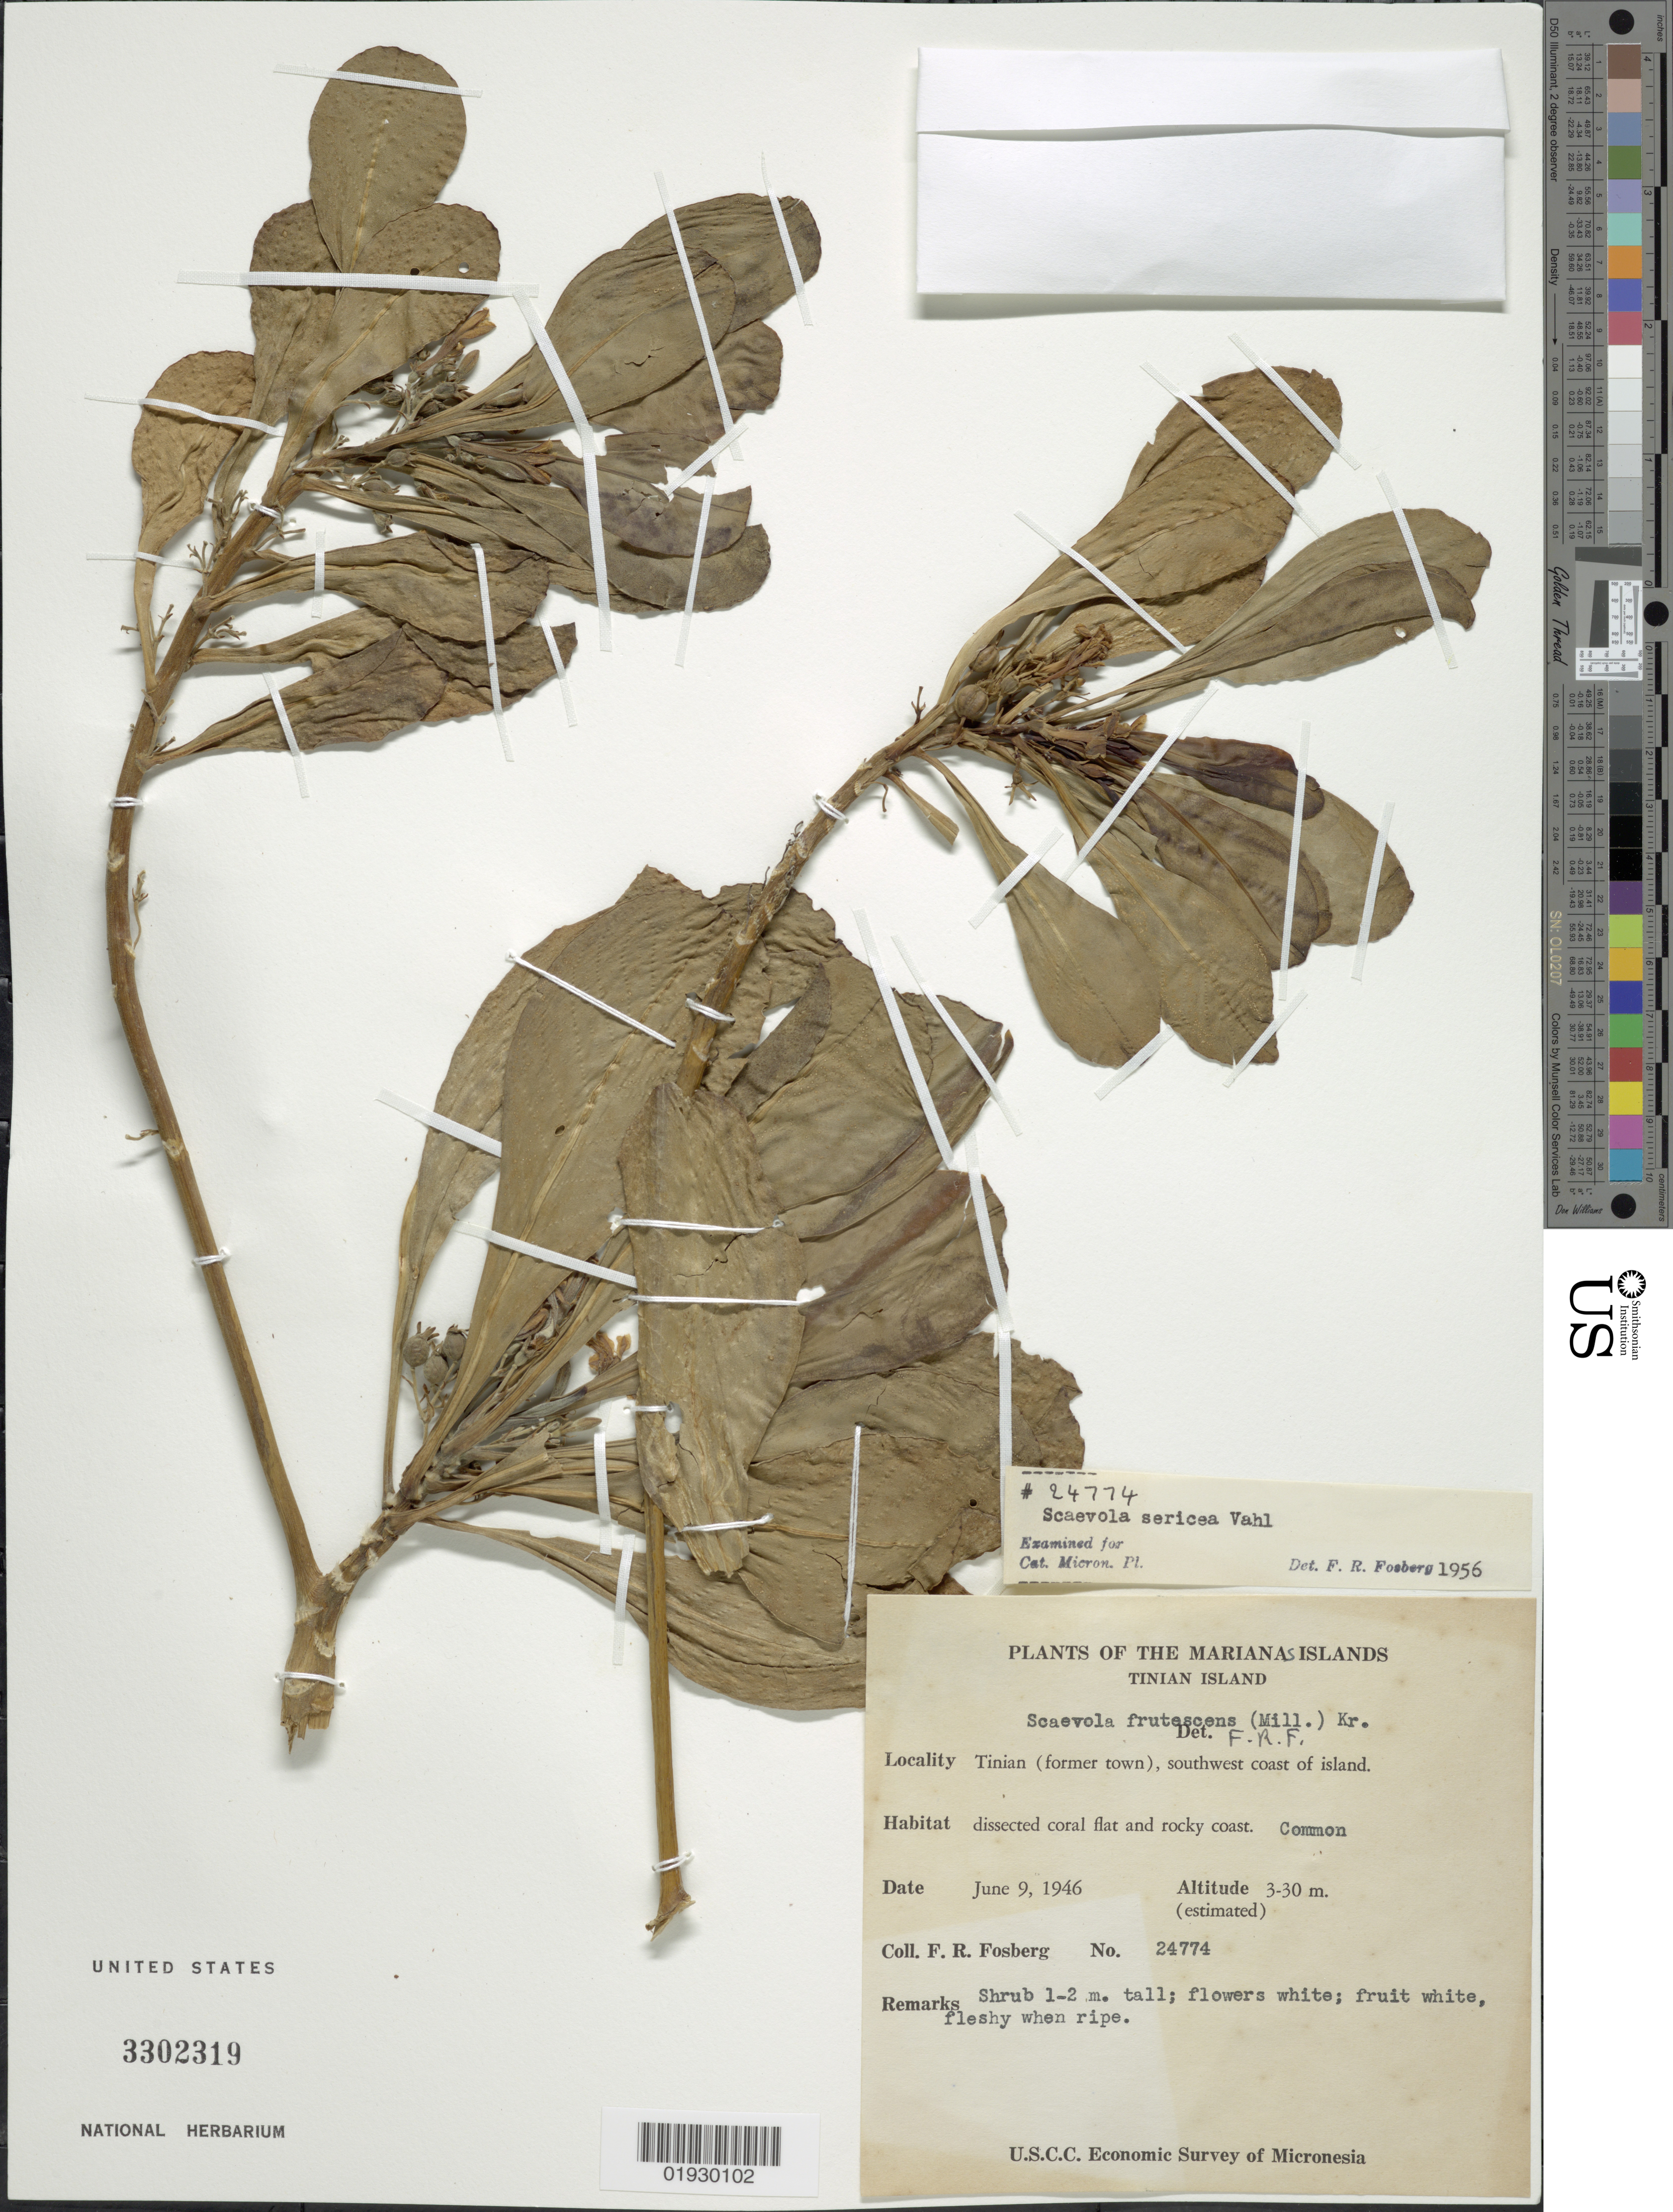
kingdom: Plantae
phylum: Tracheophyta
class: Magnoliopsida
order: Asterales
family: Goodeniaceae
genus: Scaevola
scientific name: Scaevola sericea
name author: Vahl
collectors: F. R. Fosberg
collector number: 24774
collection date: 1946-06-09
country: Northern Mariana Islands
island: Tinian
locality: Tinian Island, Tinian (former town), southwest coast of island, Marianas Islands.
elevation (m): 3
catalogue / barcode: US 3302319